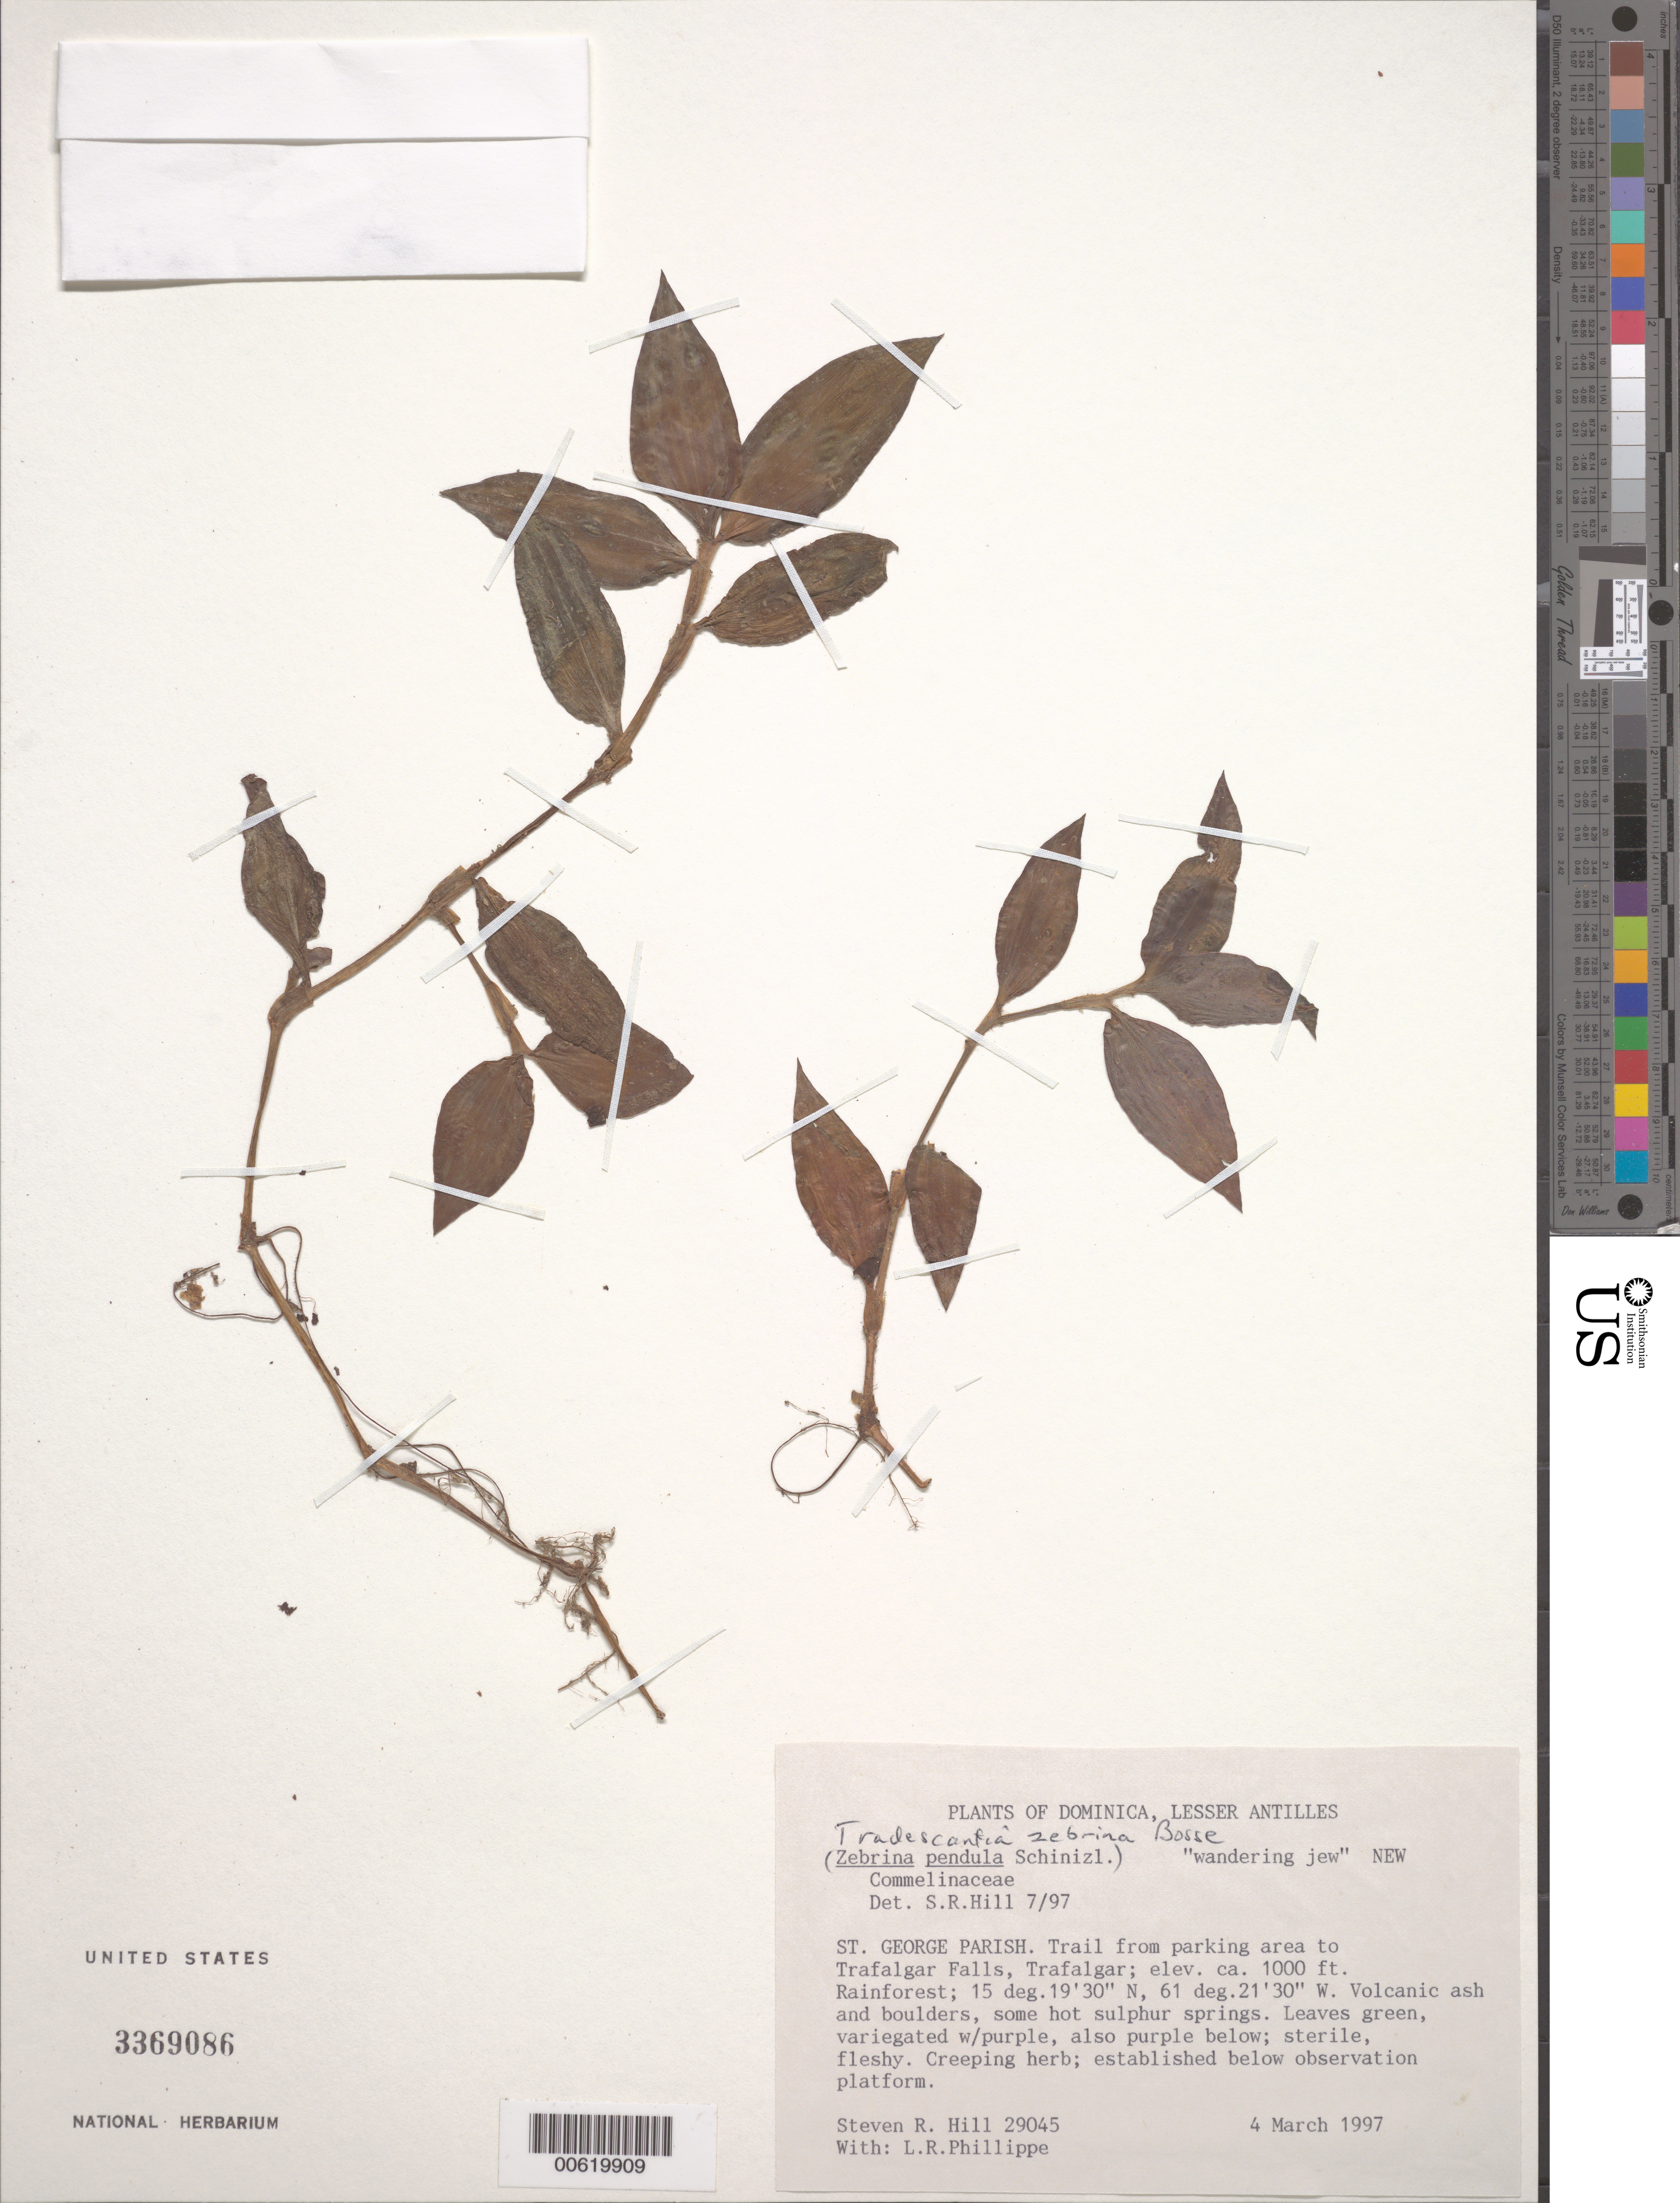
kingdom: Plantae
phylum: Tracheophyta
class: Liliopsida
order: Commelinales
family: Commelinaceae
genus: Tradescantia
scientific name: Tradescantia zebrina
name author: Bosse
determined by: Hill, Steven R.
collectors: S. R. Hill & L. Phillippe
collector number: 29045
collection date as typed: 04 Mar 1997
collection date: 1997-03-04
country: Dominica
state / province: St. George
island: Dominica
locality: Trafalgar falls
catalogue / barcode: US 3369086